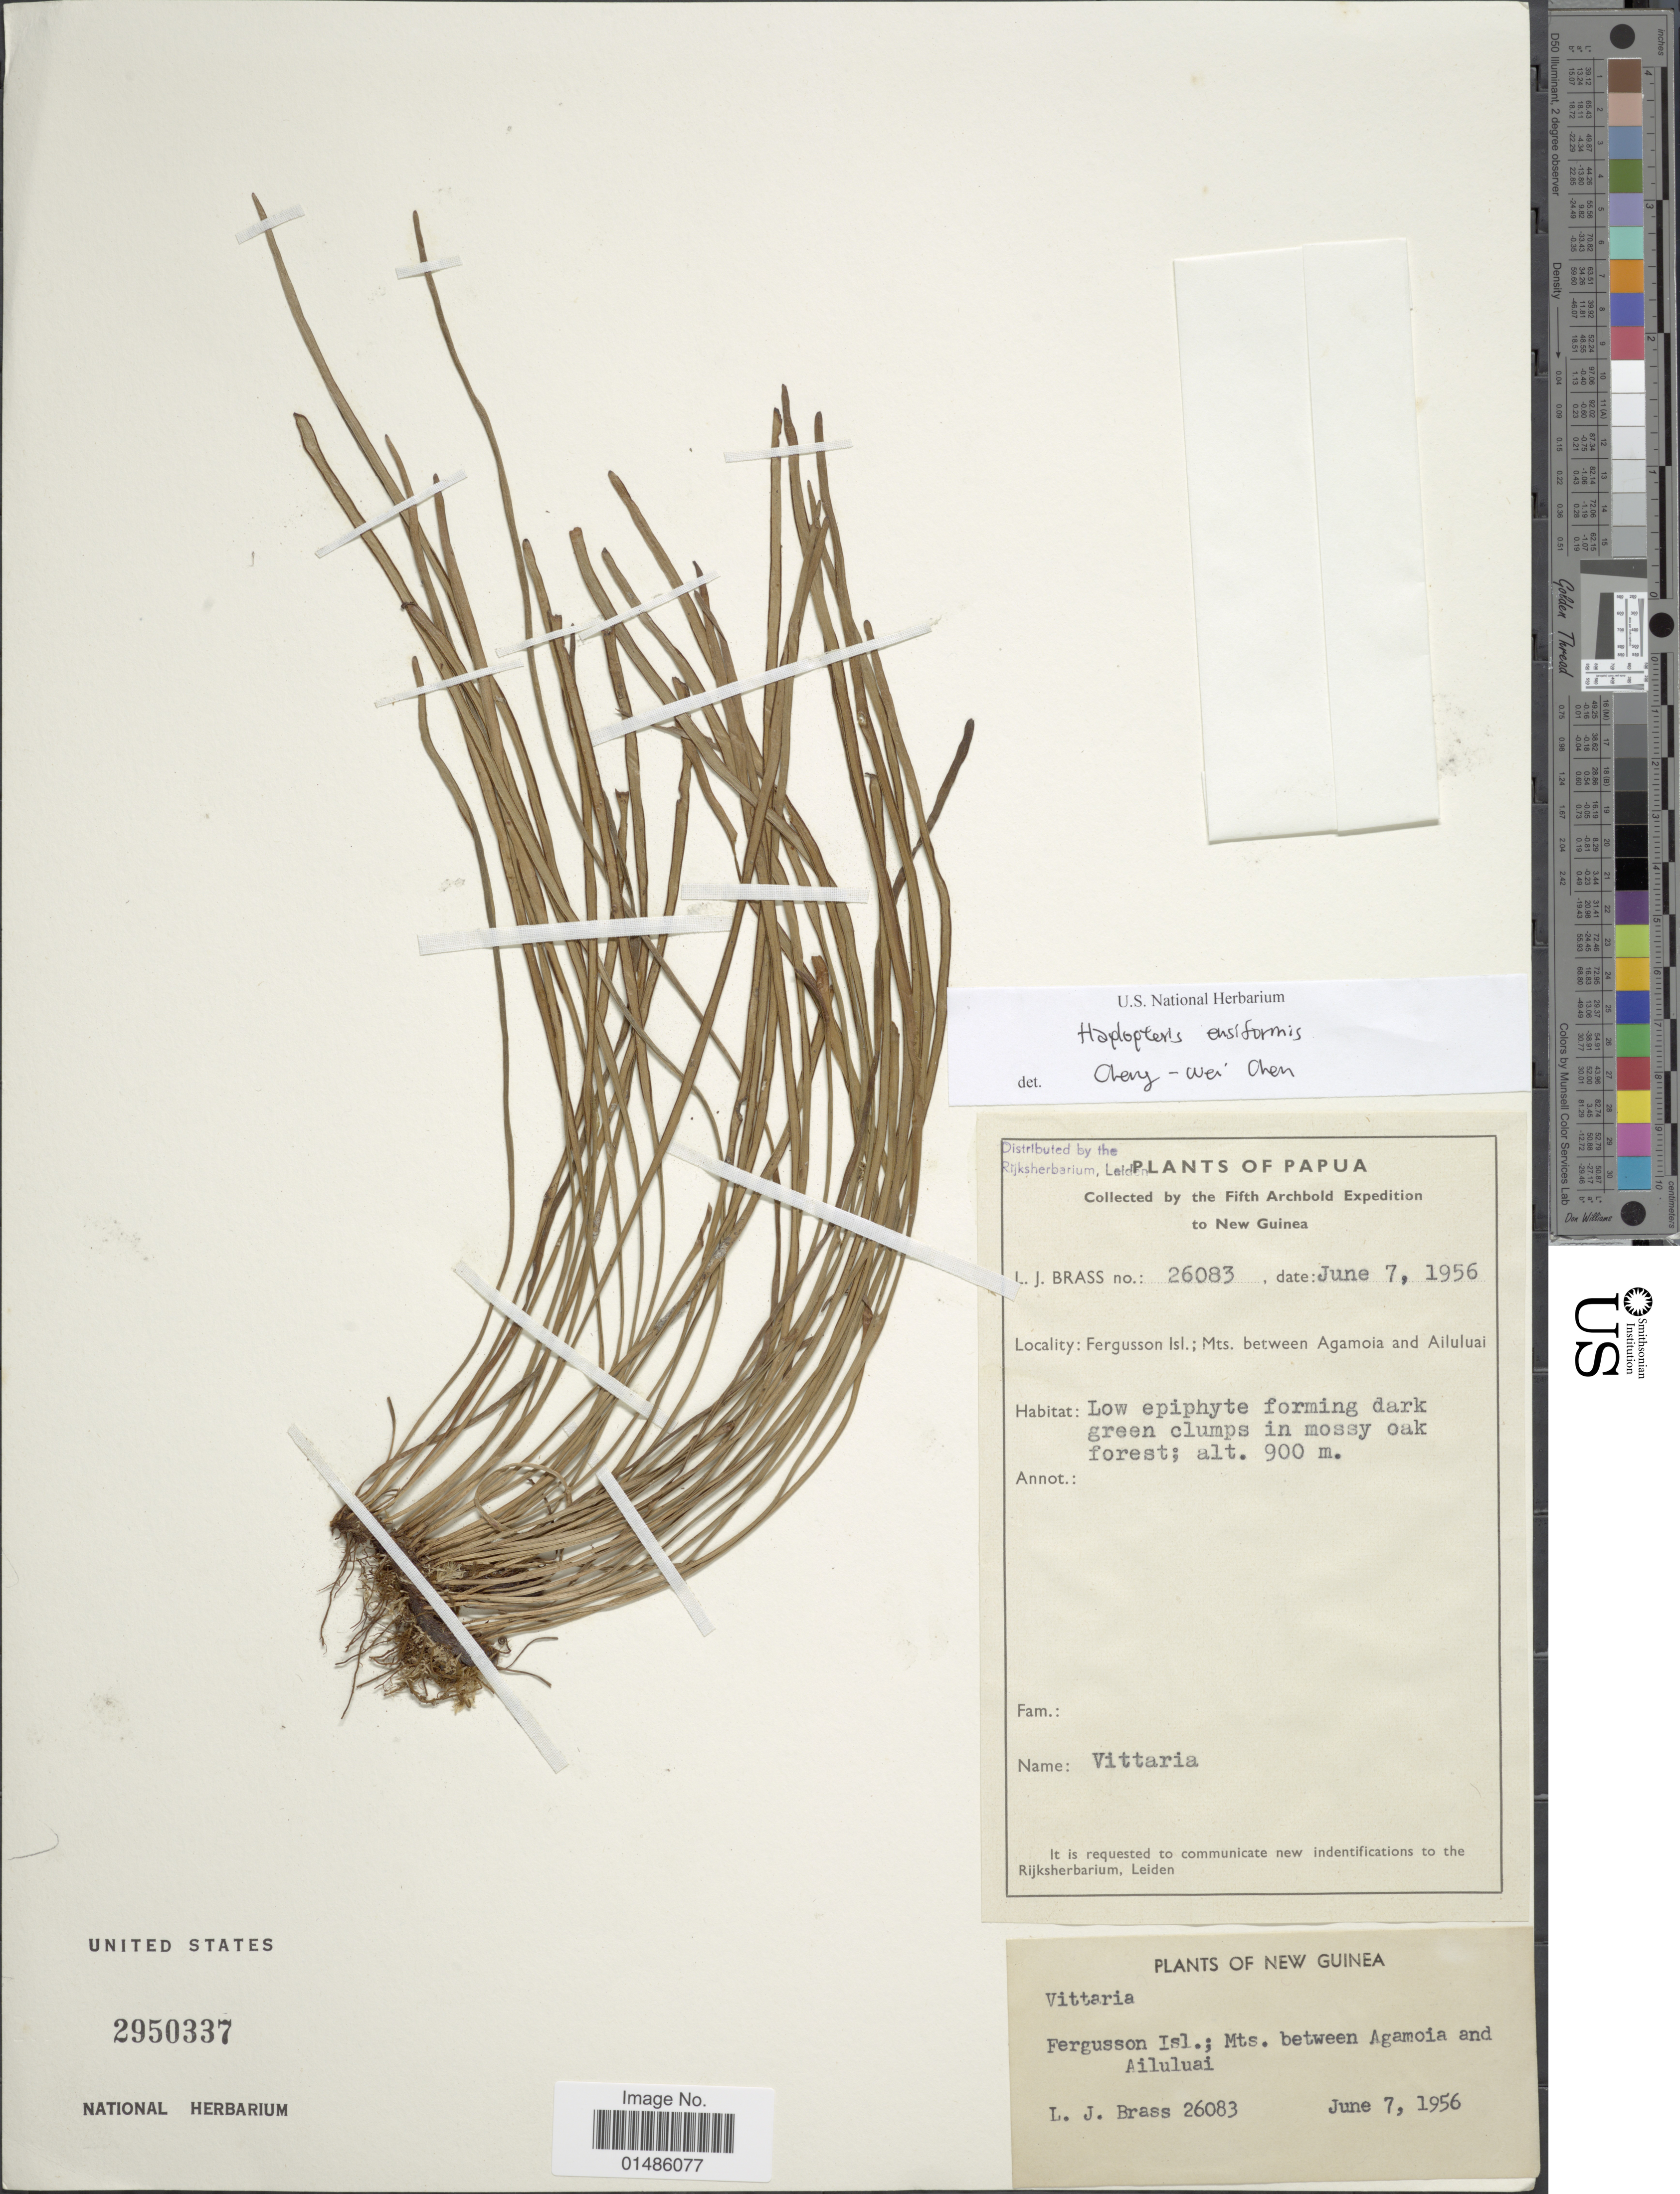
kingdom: Plantae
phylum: Tracheophyta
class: Polypodiopsida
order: Polypodiales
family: Pteridaceae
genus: Haplopteris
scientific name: Haplopteris ensiformis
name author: (Sw.) E.H. Crane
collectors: L. J. Brass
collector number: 26083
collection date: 1956-06-07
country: Papua New Guinea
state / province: Milne Bay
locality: Fergusson Isl.; Mts. between Agamoia and Ailuluai.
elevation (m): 900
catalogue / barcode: US 2950337